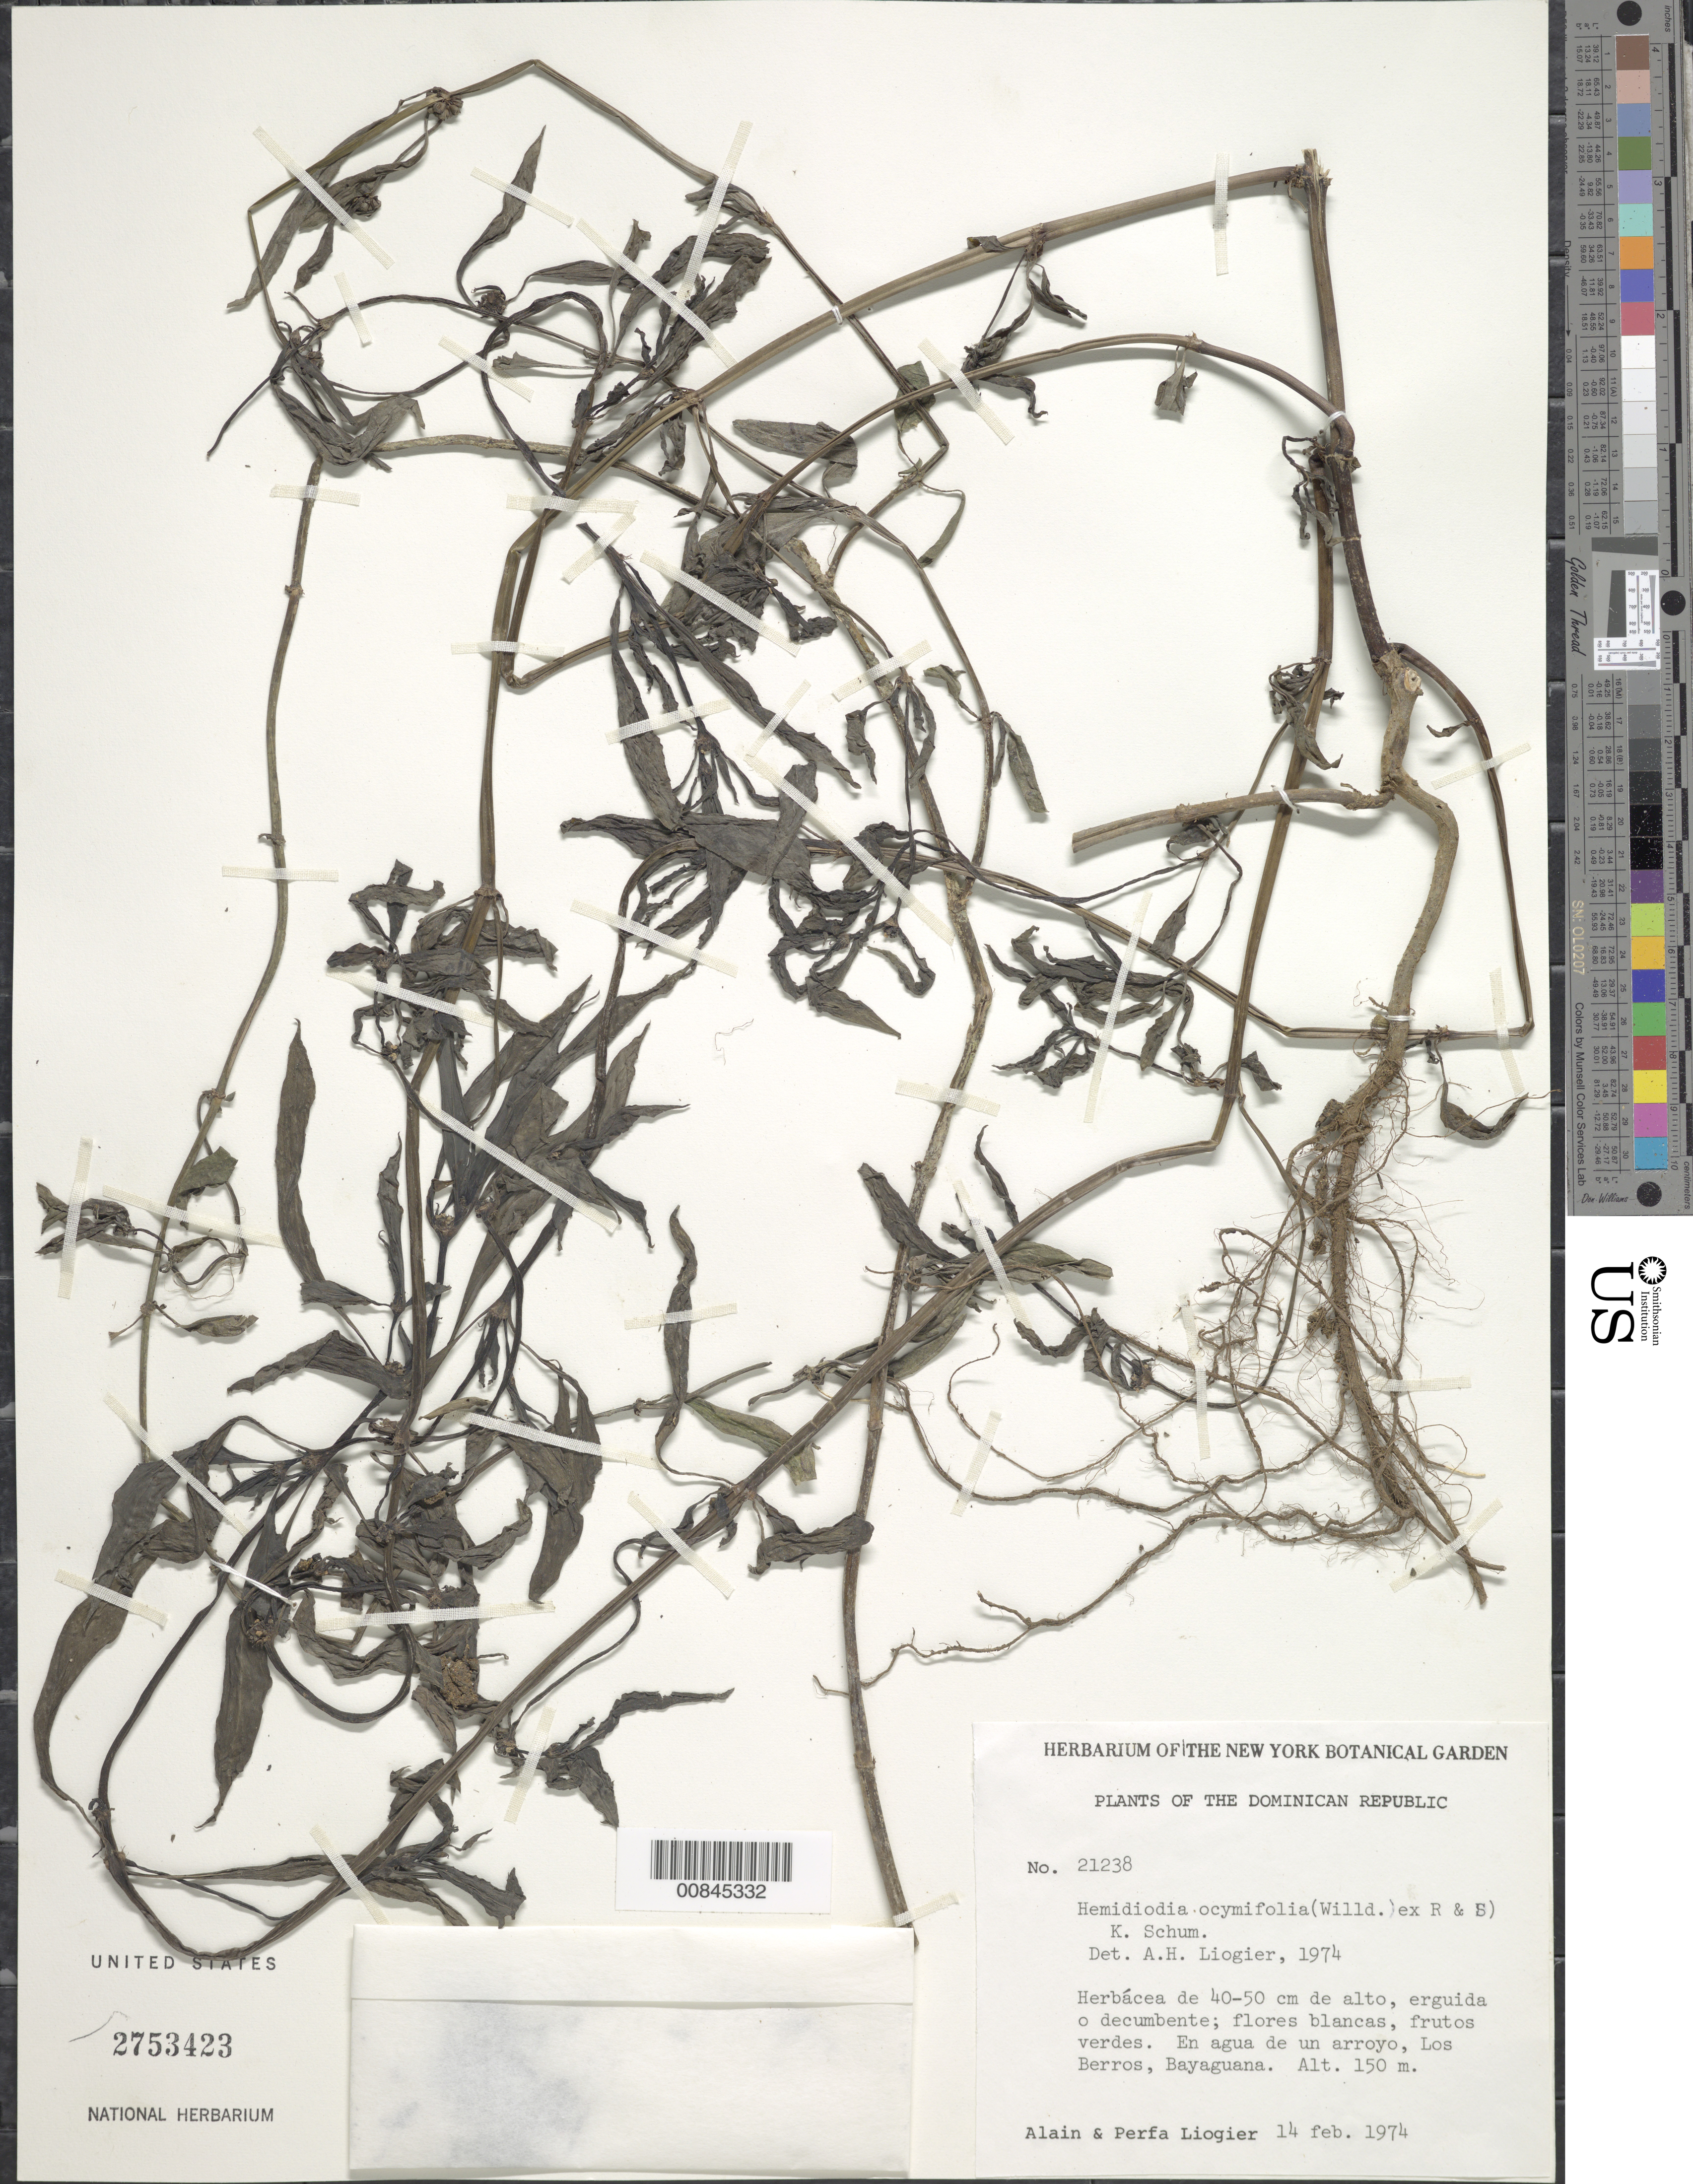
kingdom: Plantae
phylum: Tracheophyta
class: Magnoliopsida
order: Gentianales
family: Rubiaceae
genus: Spermacoce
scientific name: Spermacoce ocymifolia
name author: Willd. ex Roem. & Schult.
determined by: Liogier, Alain H.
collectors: A. H. Liogier & M. P. Liogier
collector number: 21238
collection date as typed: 14 Feb 1974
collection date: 1974-02-14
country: Dominican Republic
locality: Los Berros, Bayaguana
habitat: En agua de un arroya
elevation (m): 150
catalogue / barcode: US 2753423